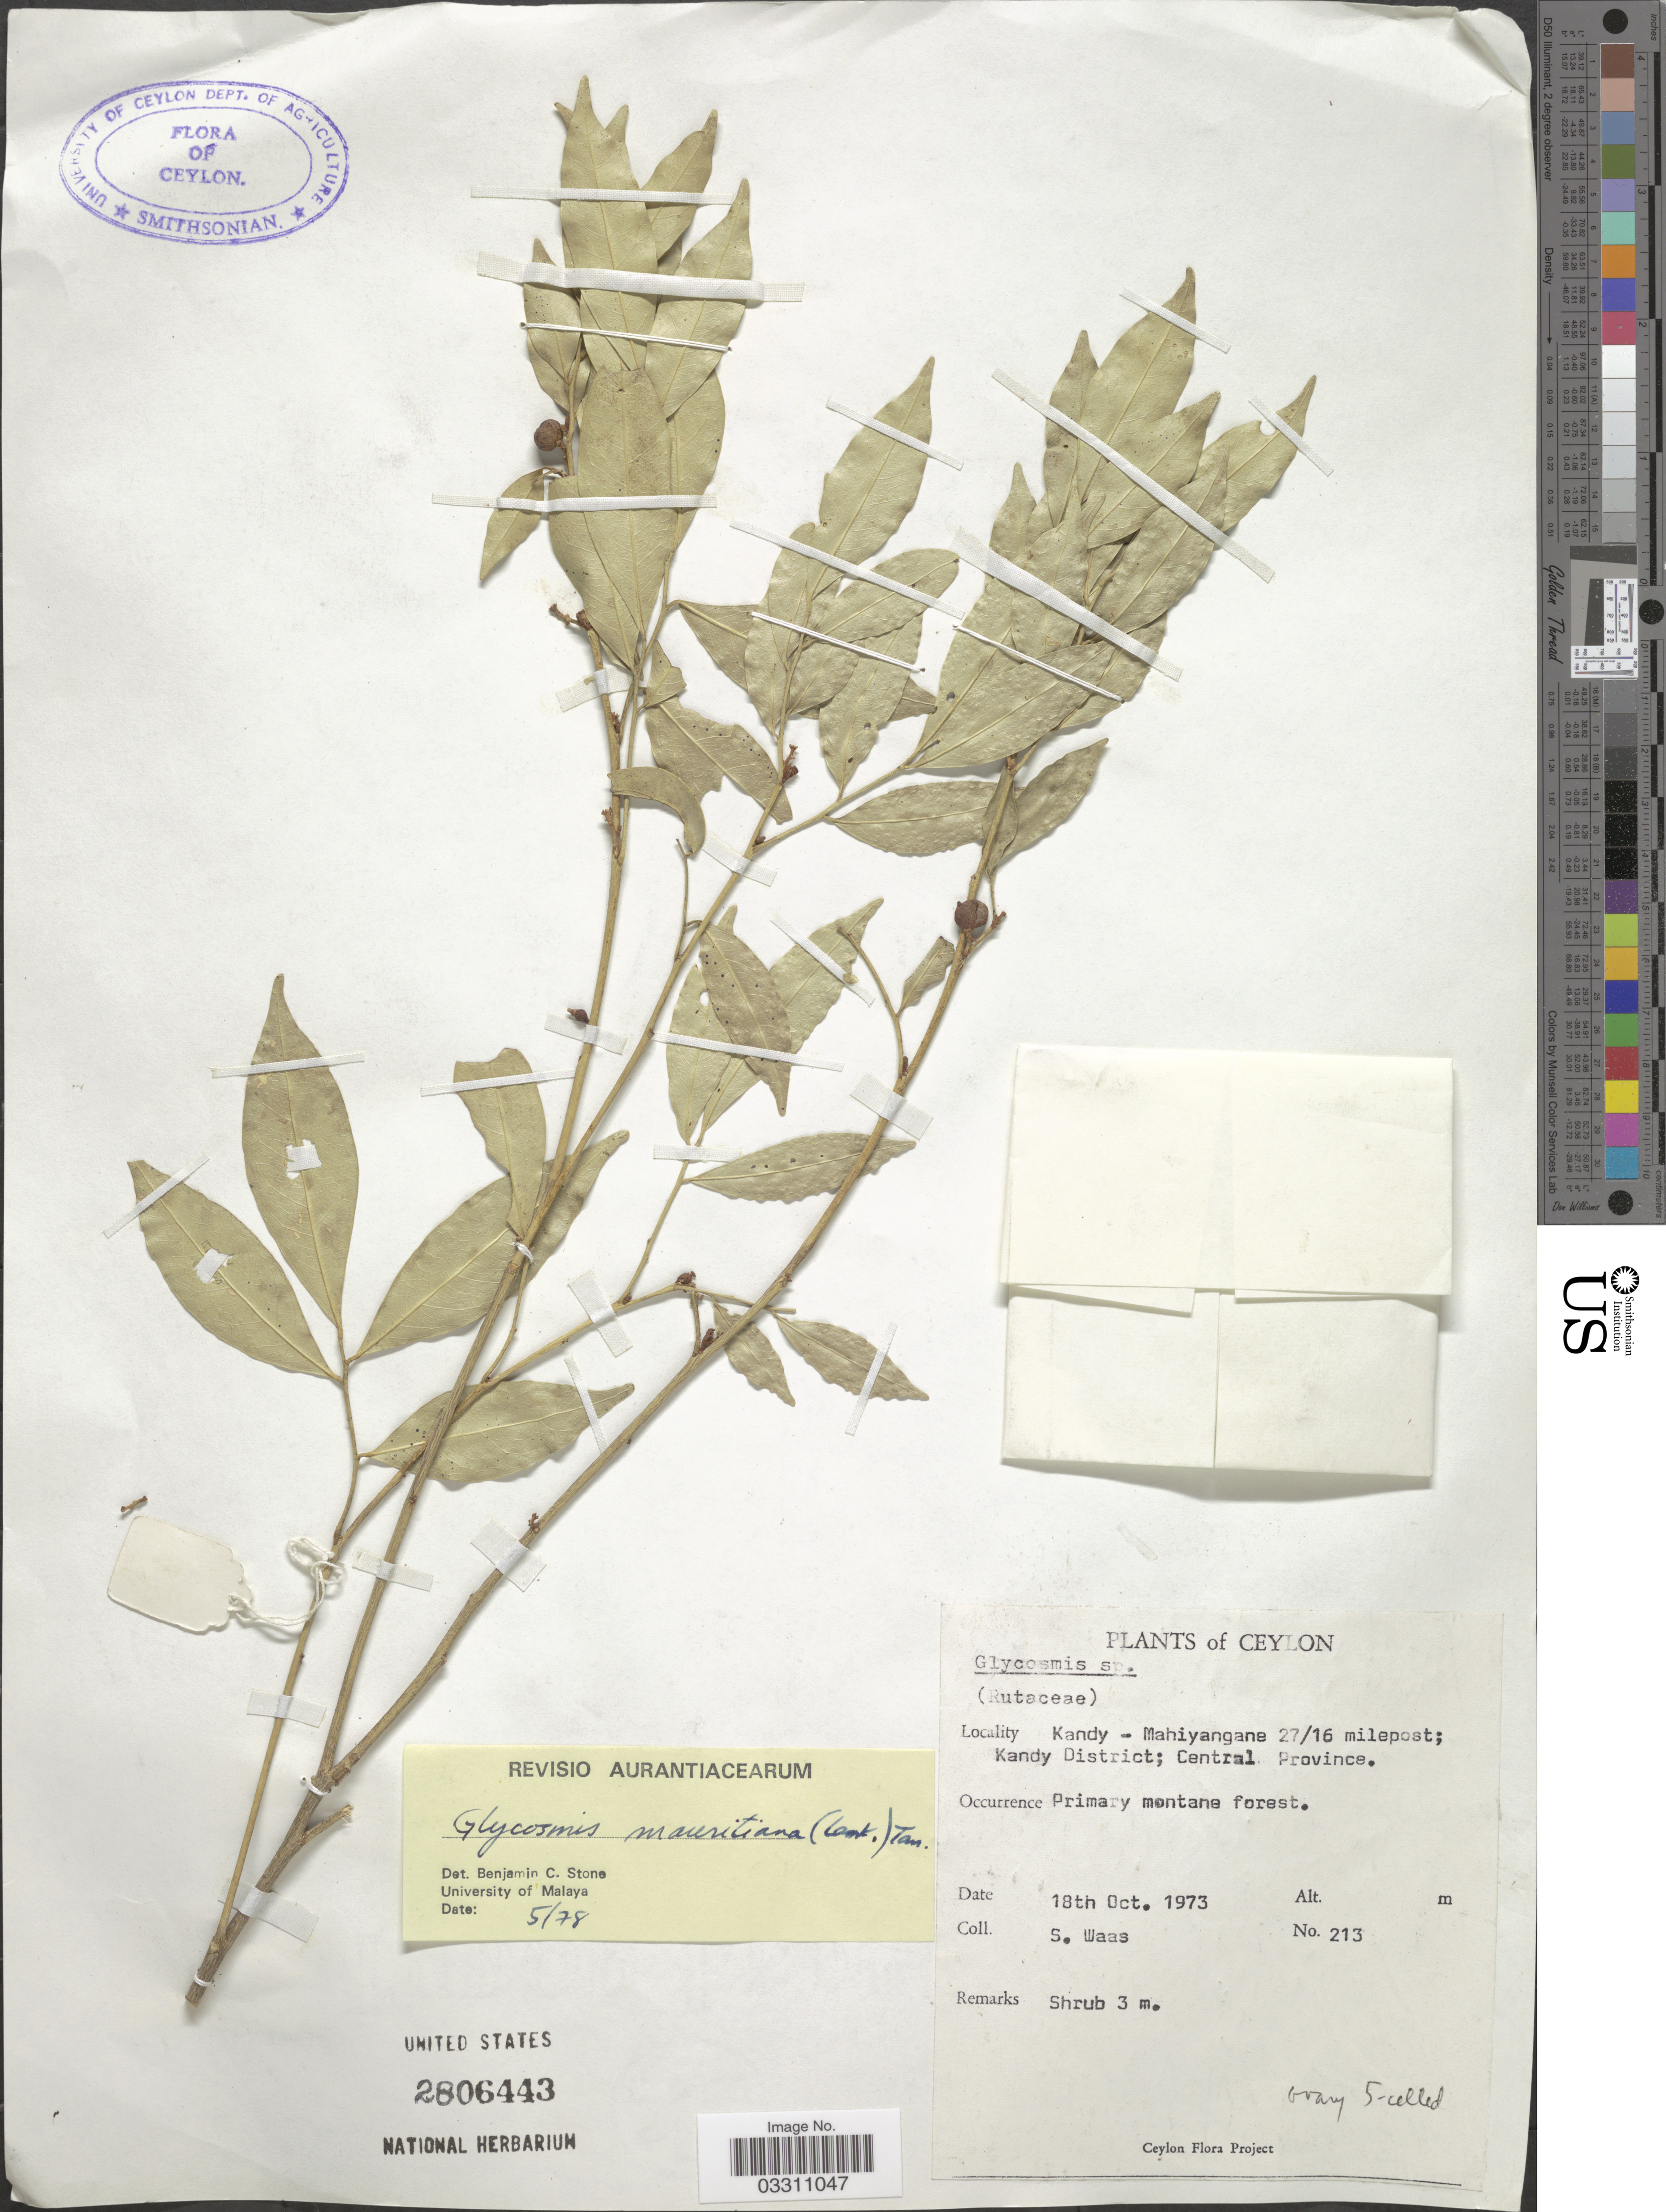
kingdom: Plantae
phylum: Tracheophyta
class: Magnoliopsida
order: Sapindales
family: Rutaceae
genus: Glycosmis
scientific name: Glycosmis mauritiana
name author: (Lamkey) Tanaka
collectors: S. Waas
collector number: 213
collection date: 1973-10-18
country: Sri Lanka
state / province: Central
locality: Ceylon, Kandy - Mahiyangane 27/16 milepost; Kandy District.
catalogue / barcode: US 2806443